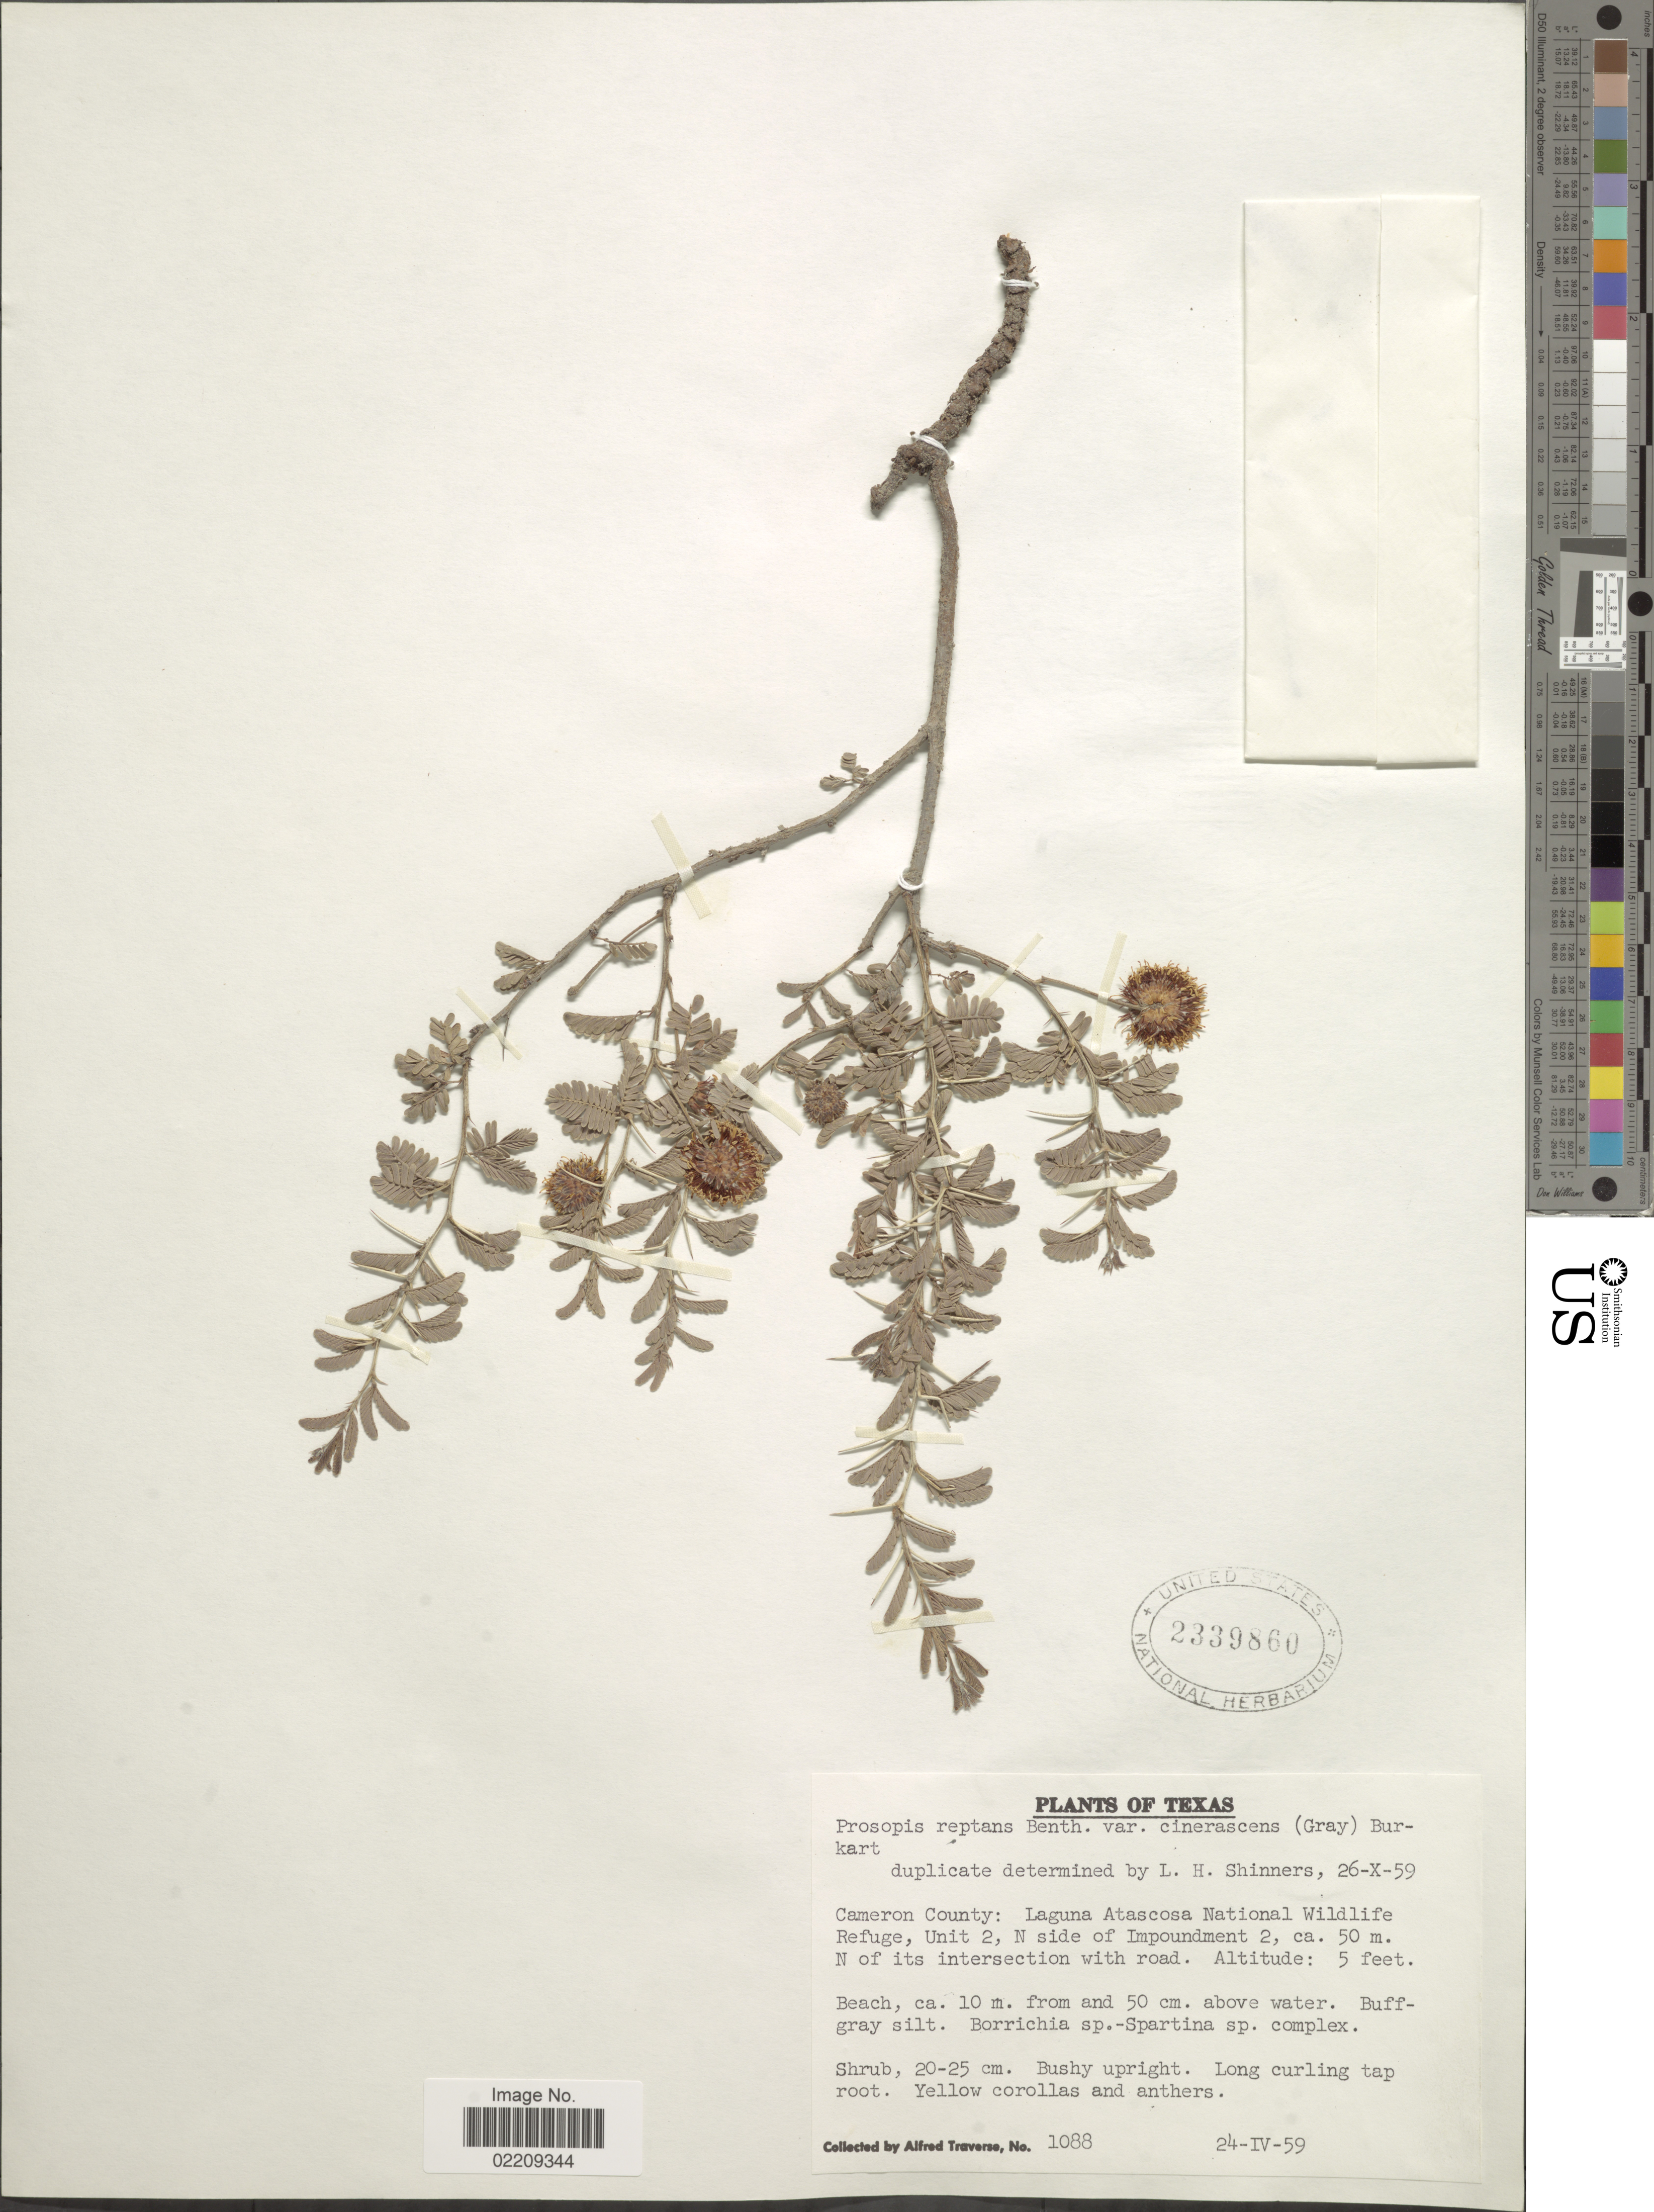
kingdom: Plantae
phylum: Tracheophyta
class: Magnoliopsida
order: Fabales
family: Fabaceae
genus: Strombocarpa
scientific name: Strombocarpa cinerascens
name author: A. Gray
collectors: A. Traverse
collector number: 1088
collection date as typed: Transcribed d/m/y: 24/4/59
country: United States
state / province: Texas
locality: Cameron County: Laguna Atacosa National Wildlife Refuge, Unit 2, N side of Impoundment 2, ca. 50 m. N of its intersection with road.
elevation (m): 2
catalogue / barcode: US 2339860